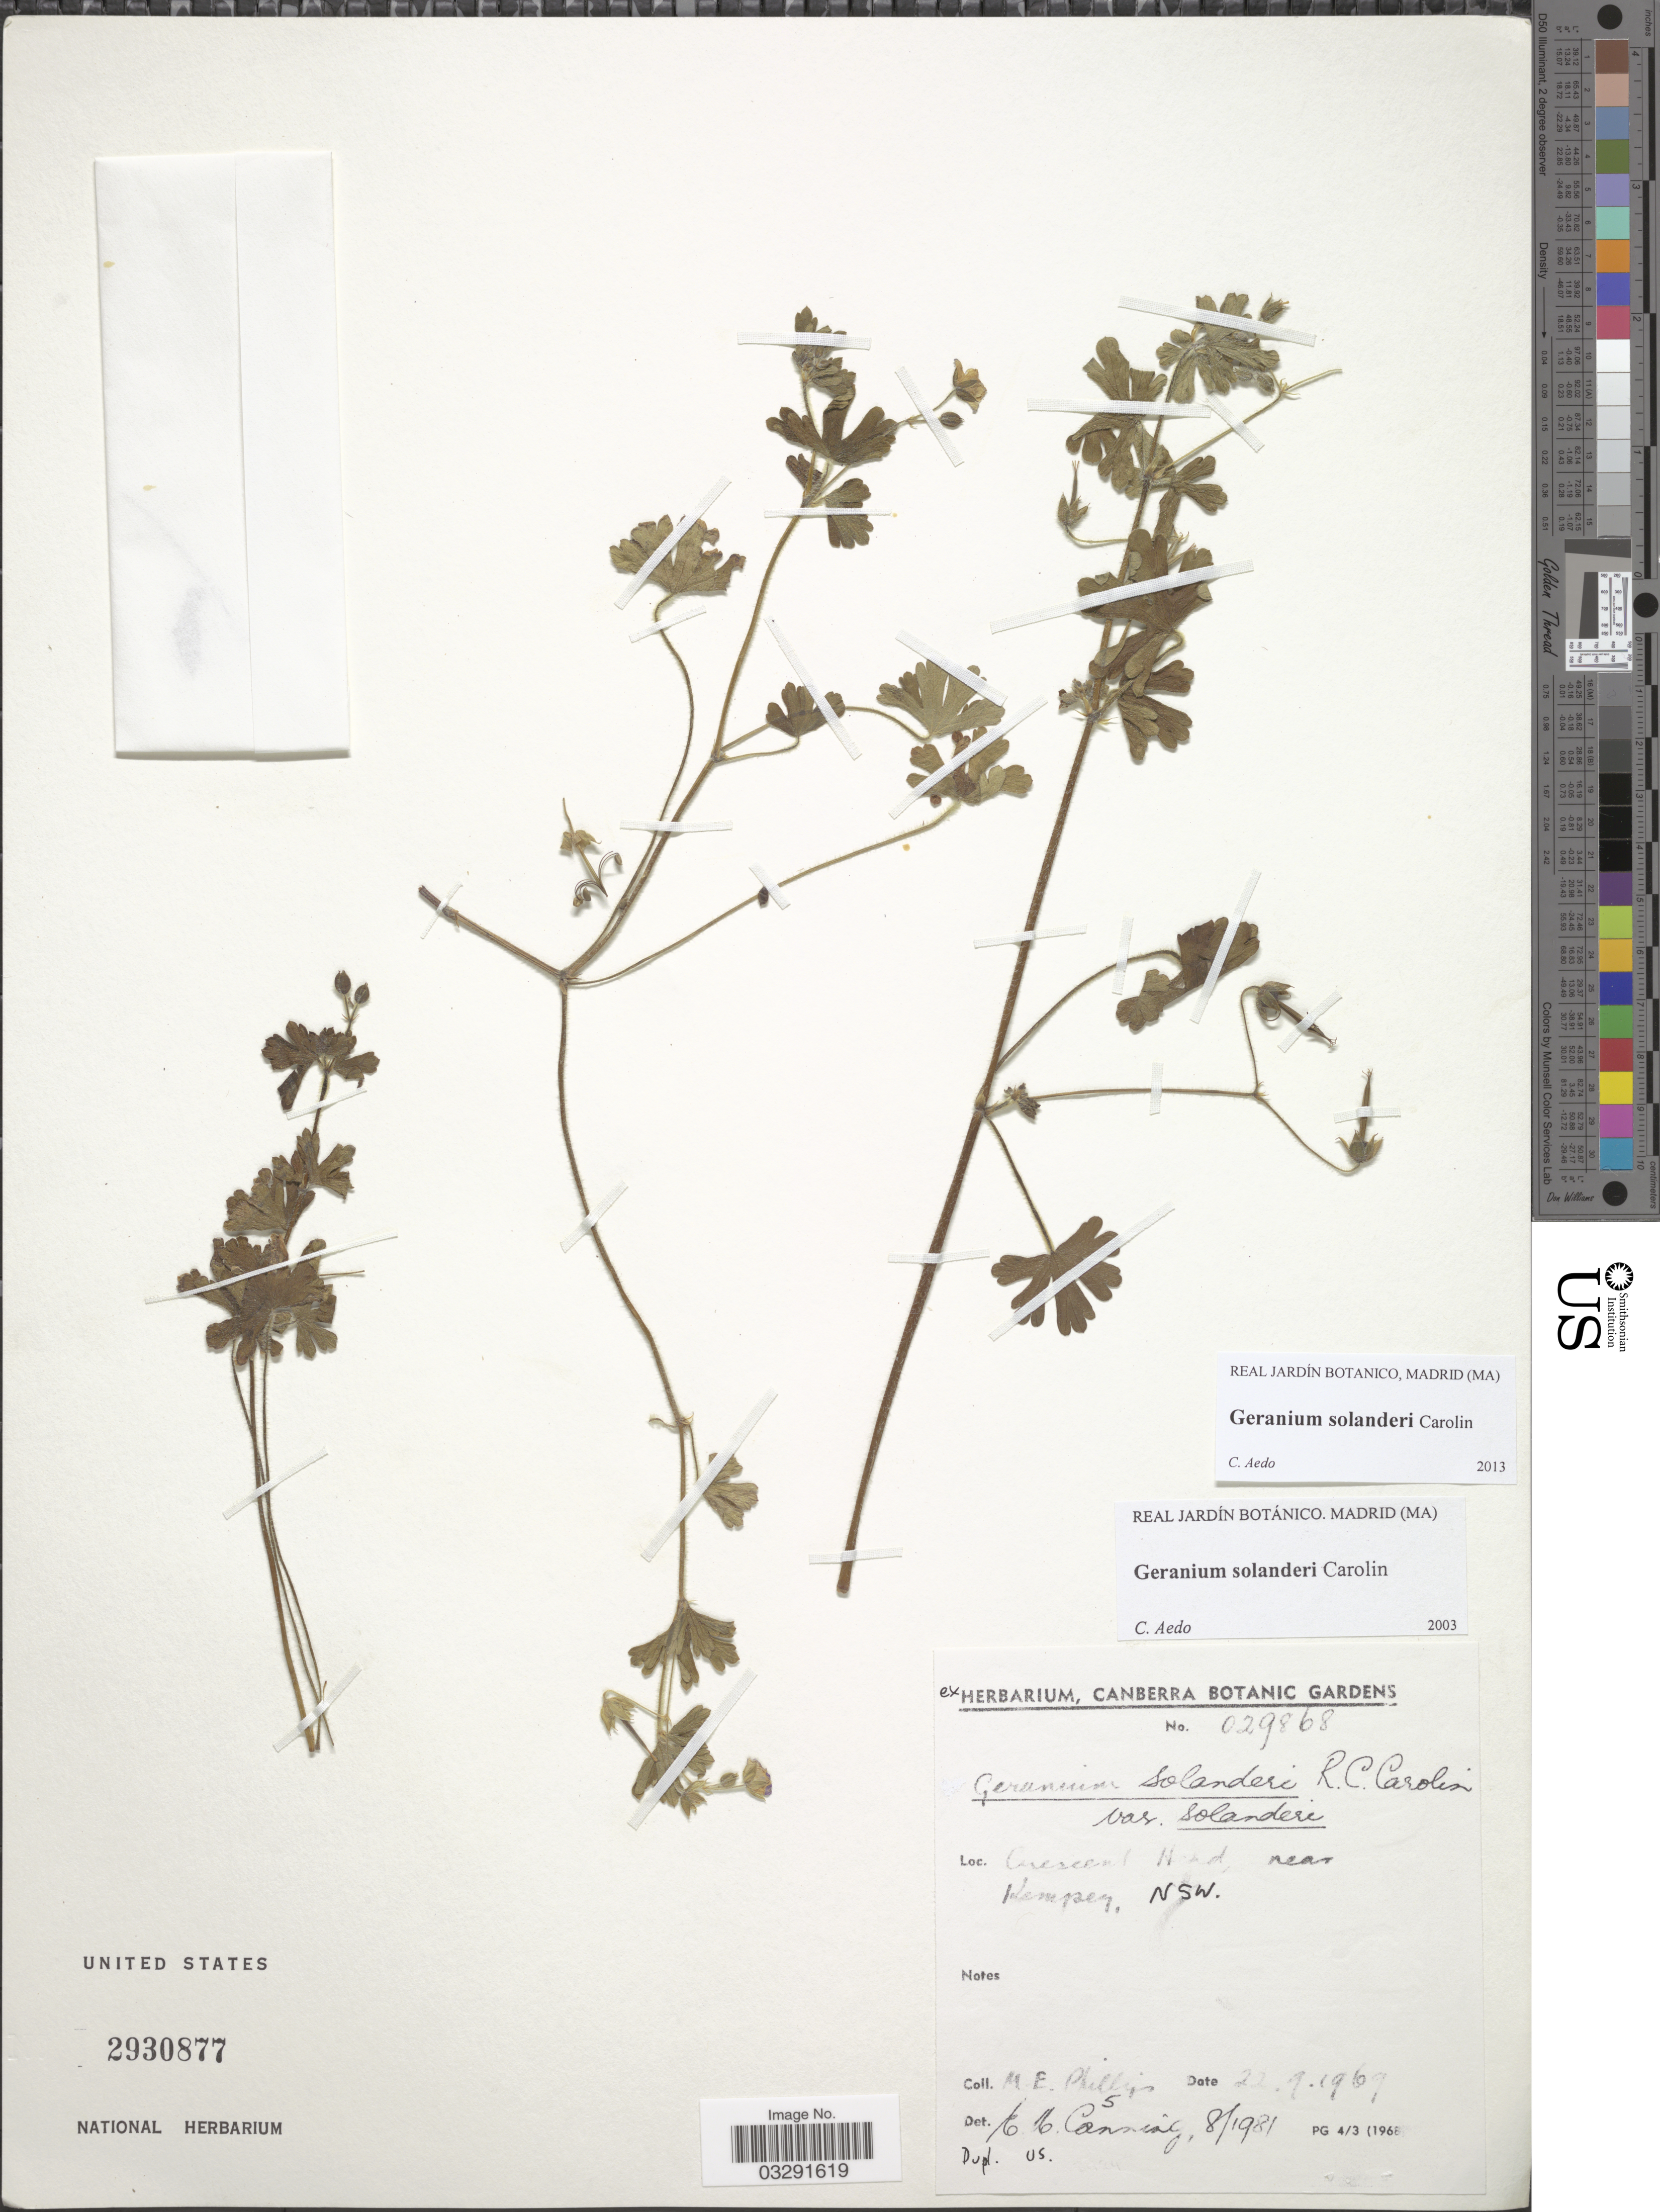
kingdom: Plantae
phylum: Tracheophyta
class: Magnoliopsida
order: Geraniales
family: Geraniaceae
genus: Geranium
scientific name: Geranium solanderi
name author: Carolin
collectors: M. Phillips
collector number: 029868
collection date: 1969-09-22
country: Australia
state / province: New South Wales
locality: Crescent Head, near Kempsey.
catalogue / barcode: US 2930877